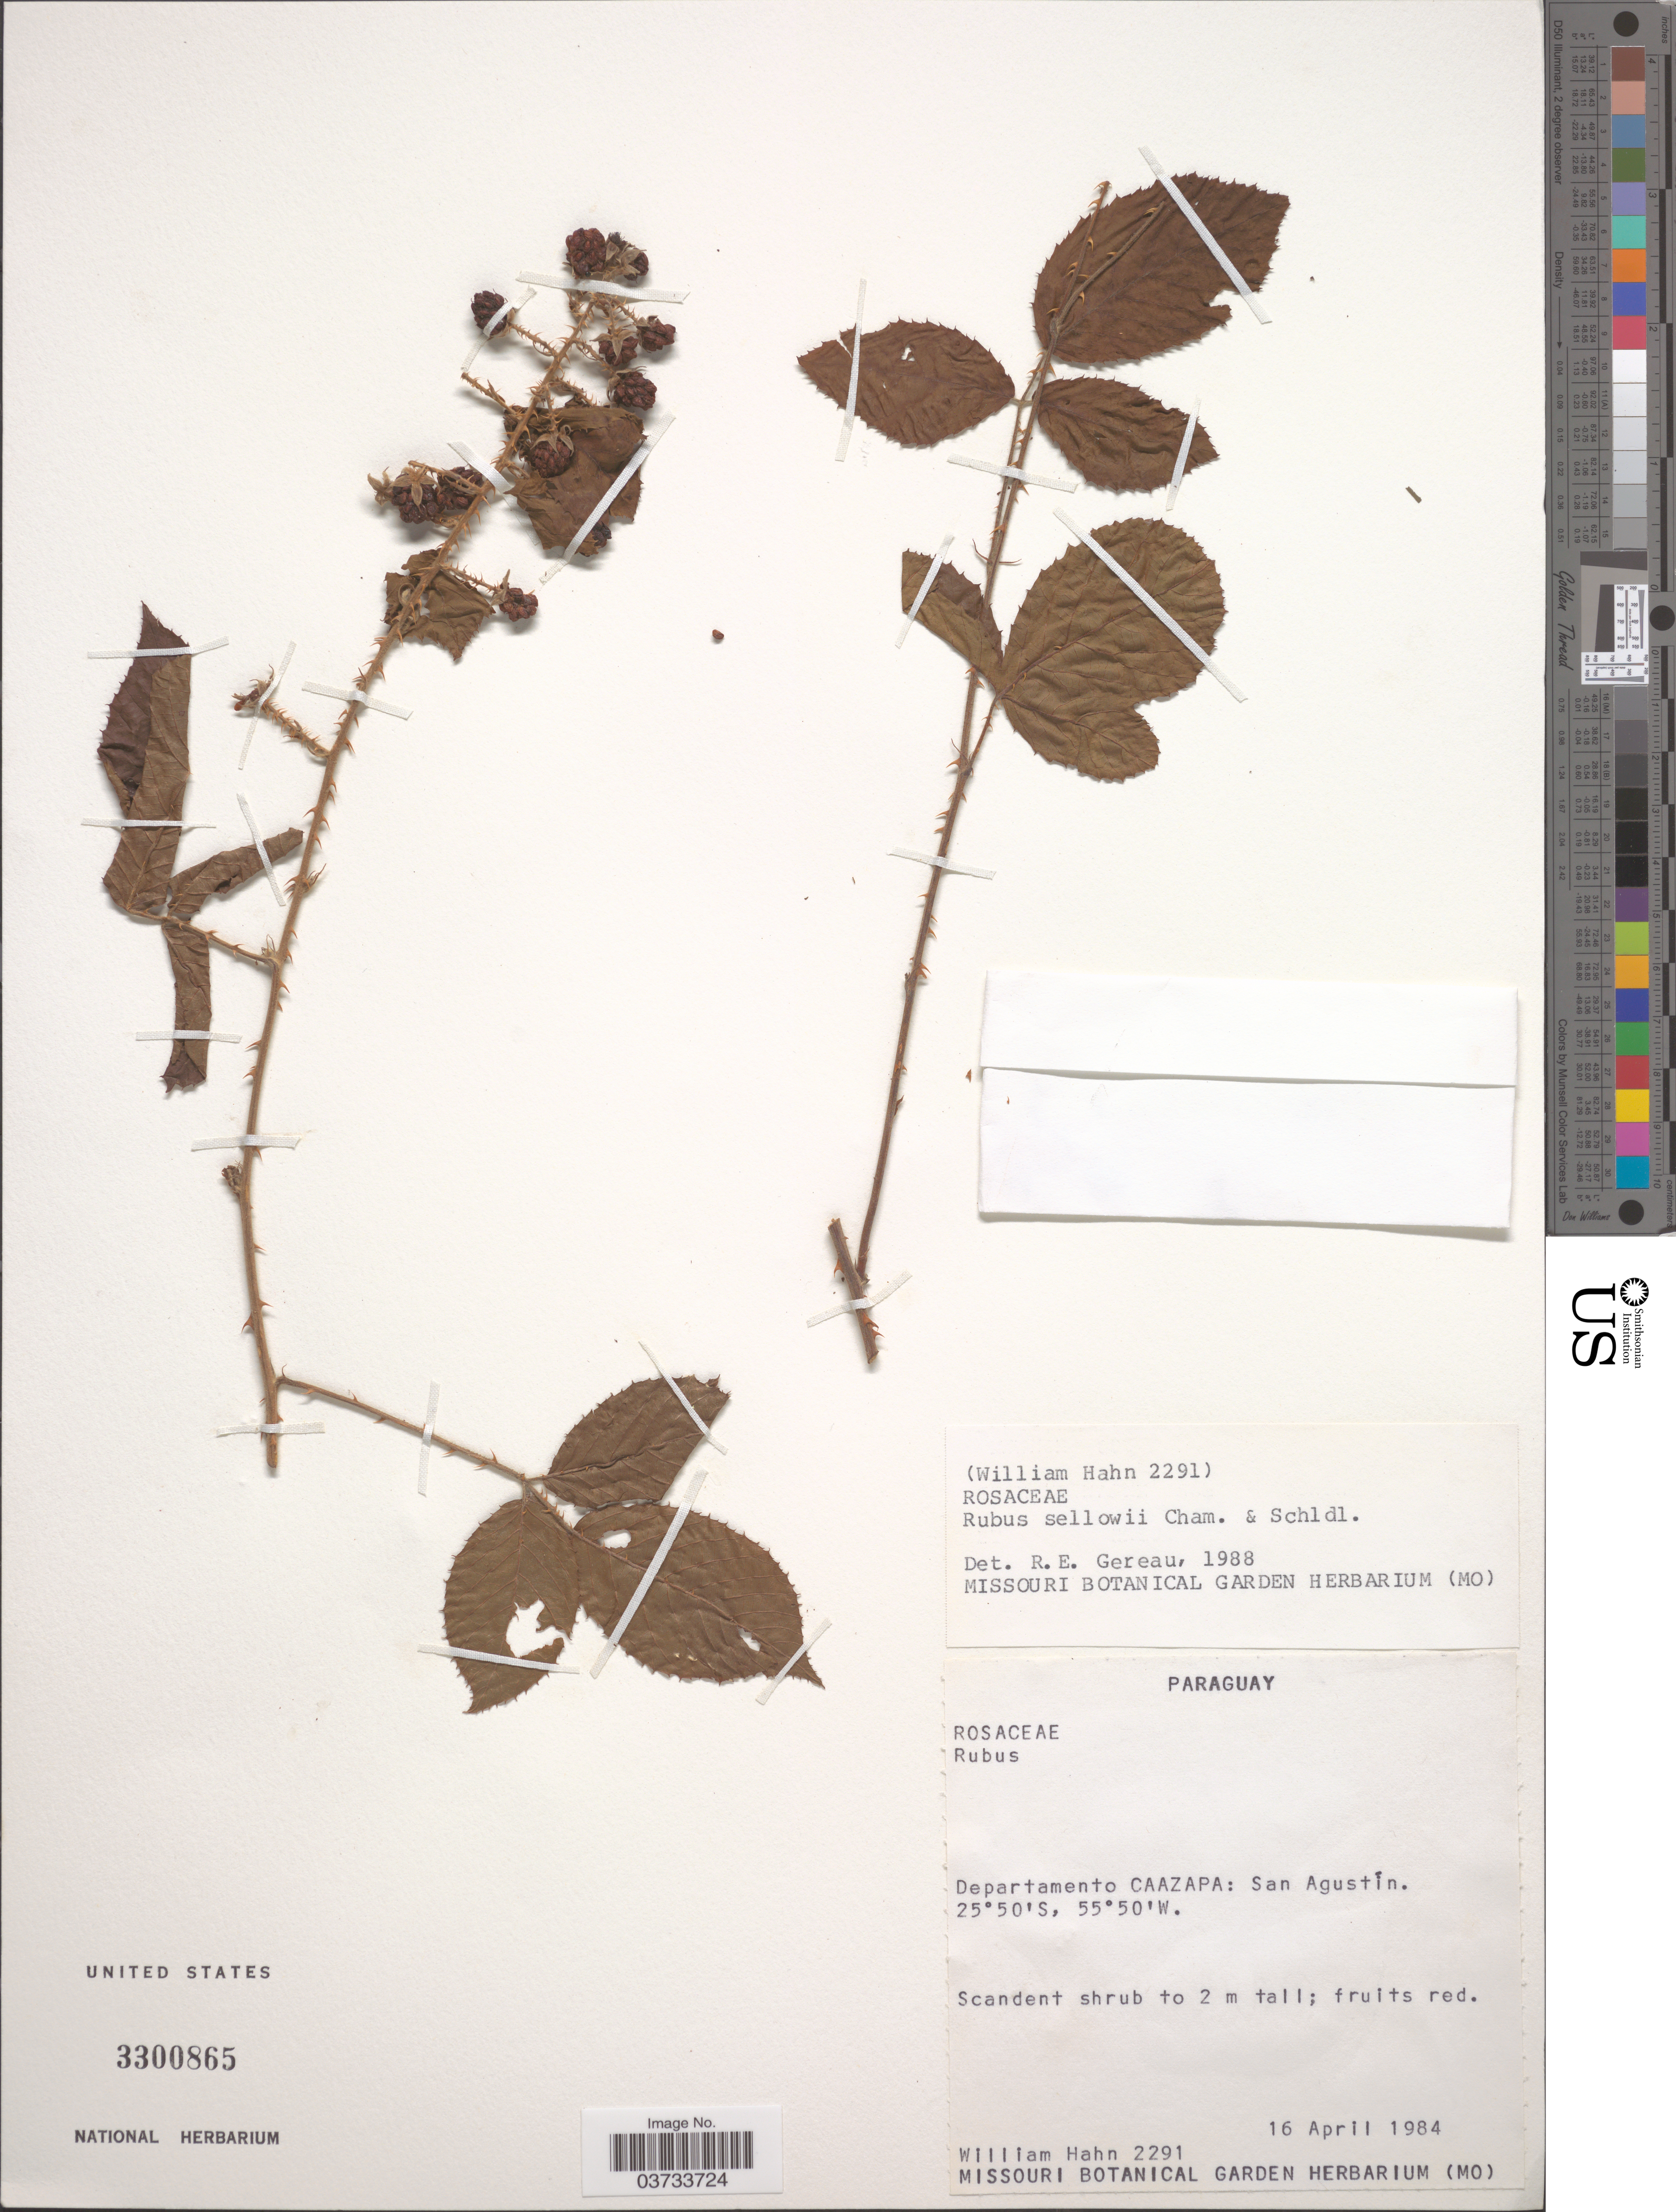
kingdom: Plantae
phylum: Tracheophyta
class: Magnoliopsida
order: Rosales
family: Rosaceae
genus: Rubus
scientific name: Rubus sellowii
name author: Cham. & Schltdl.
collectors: W. Hahn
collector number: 2291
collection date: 1984-04-16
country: Paraguay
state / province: Caazapa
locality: Departamento Caazapa: San Agustín.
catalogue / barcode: US 3300865